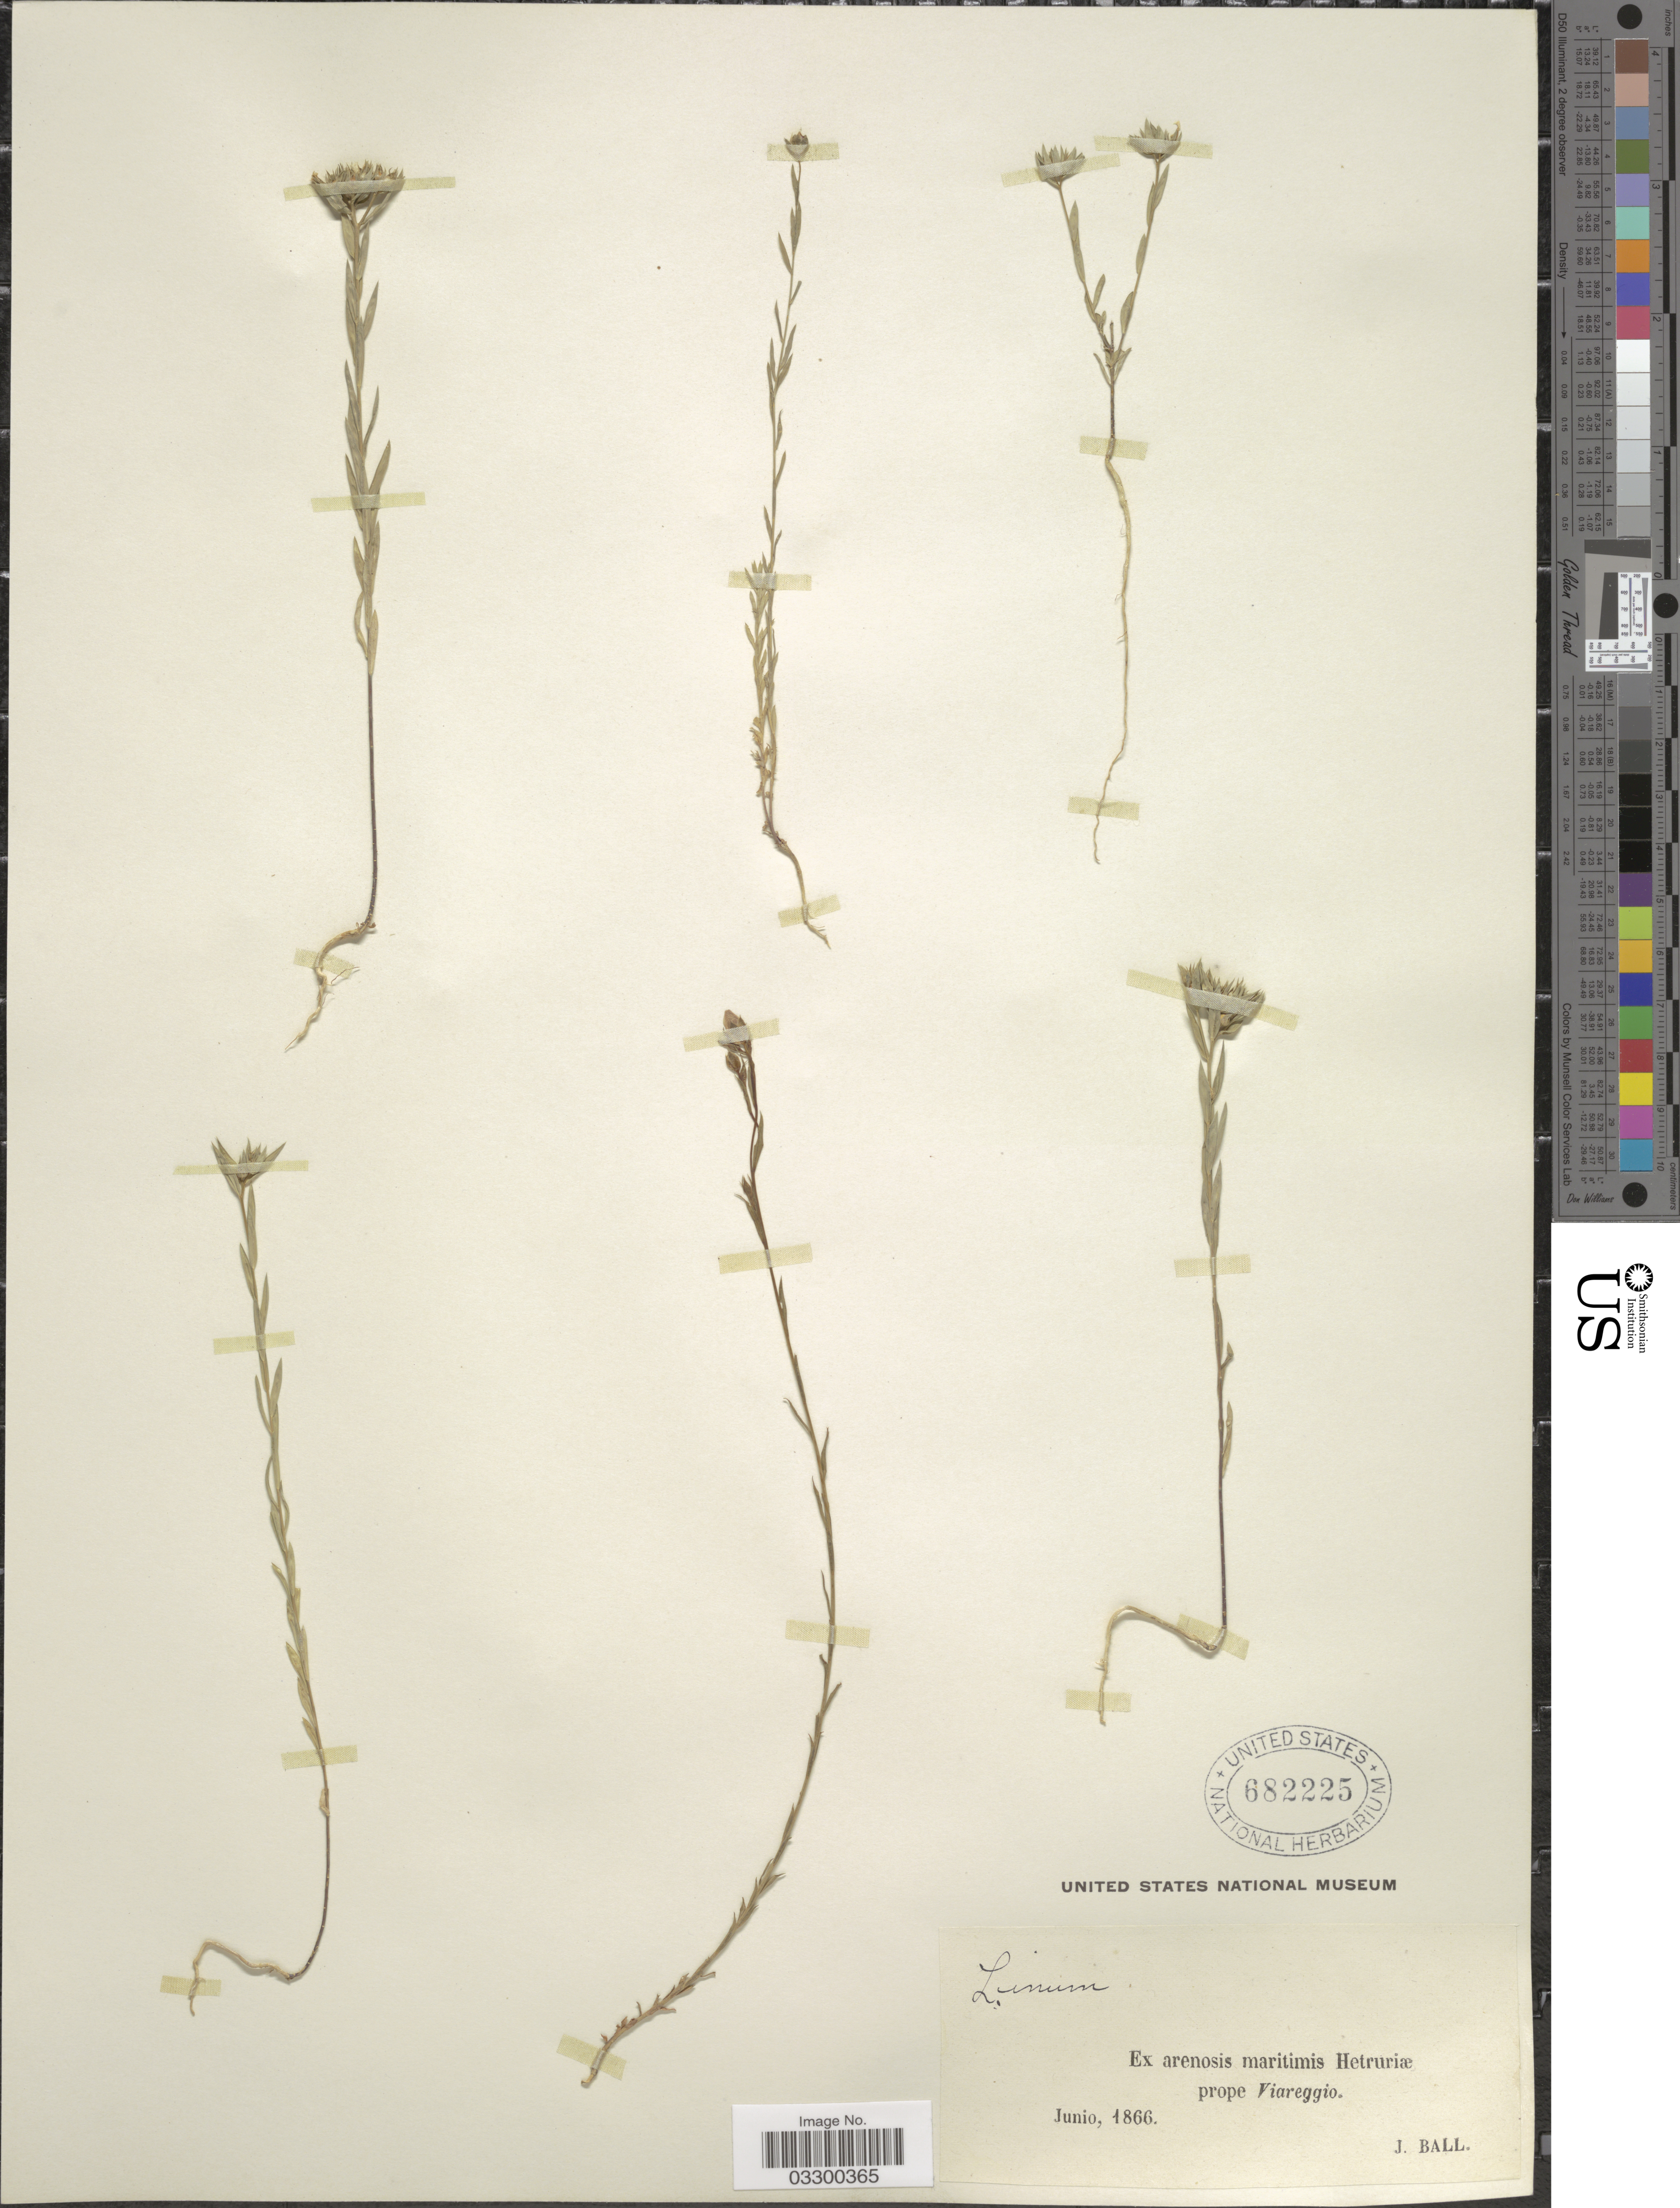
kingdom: Plantae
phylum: Tracheophyta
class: Magnoliopsida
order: Malpighiales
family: Linaceae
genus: Linum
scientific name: Linum sp.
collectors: J. Ball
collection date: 1866-06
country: Italy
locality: Ex arenosis maritimis Hetruriæ. Prope Viareggio.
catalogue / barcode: US 682225